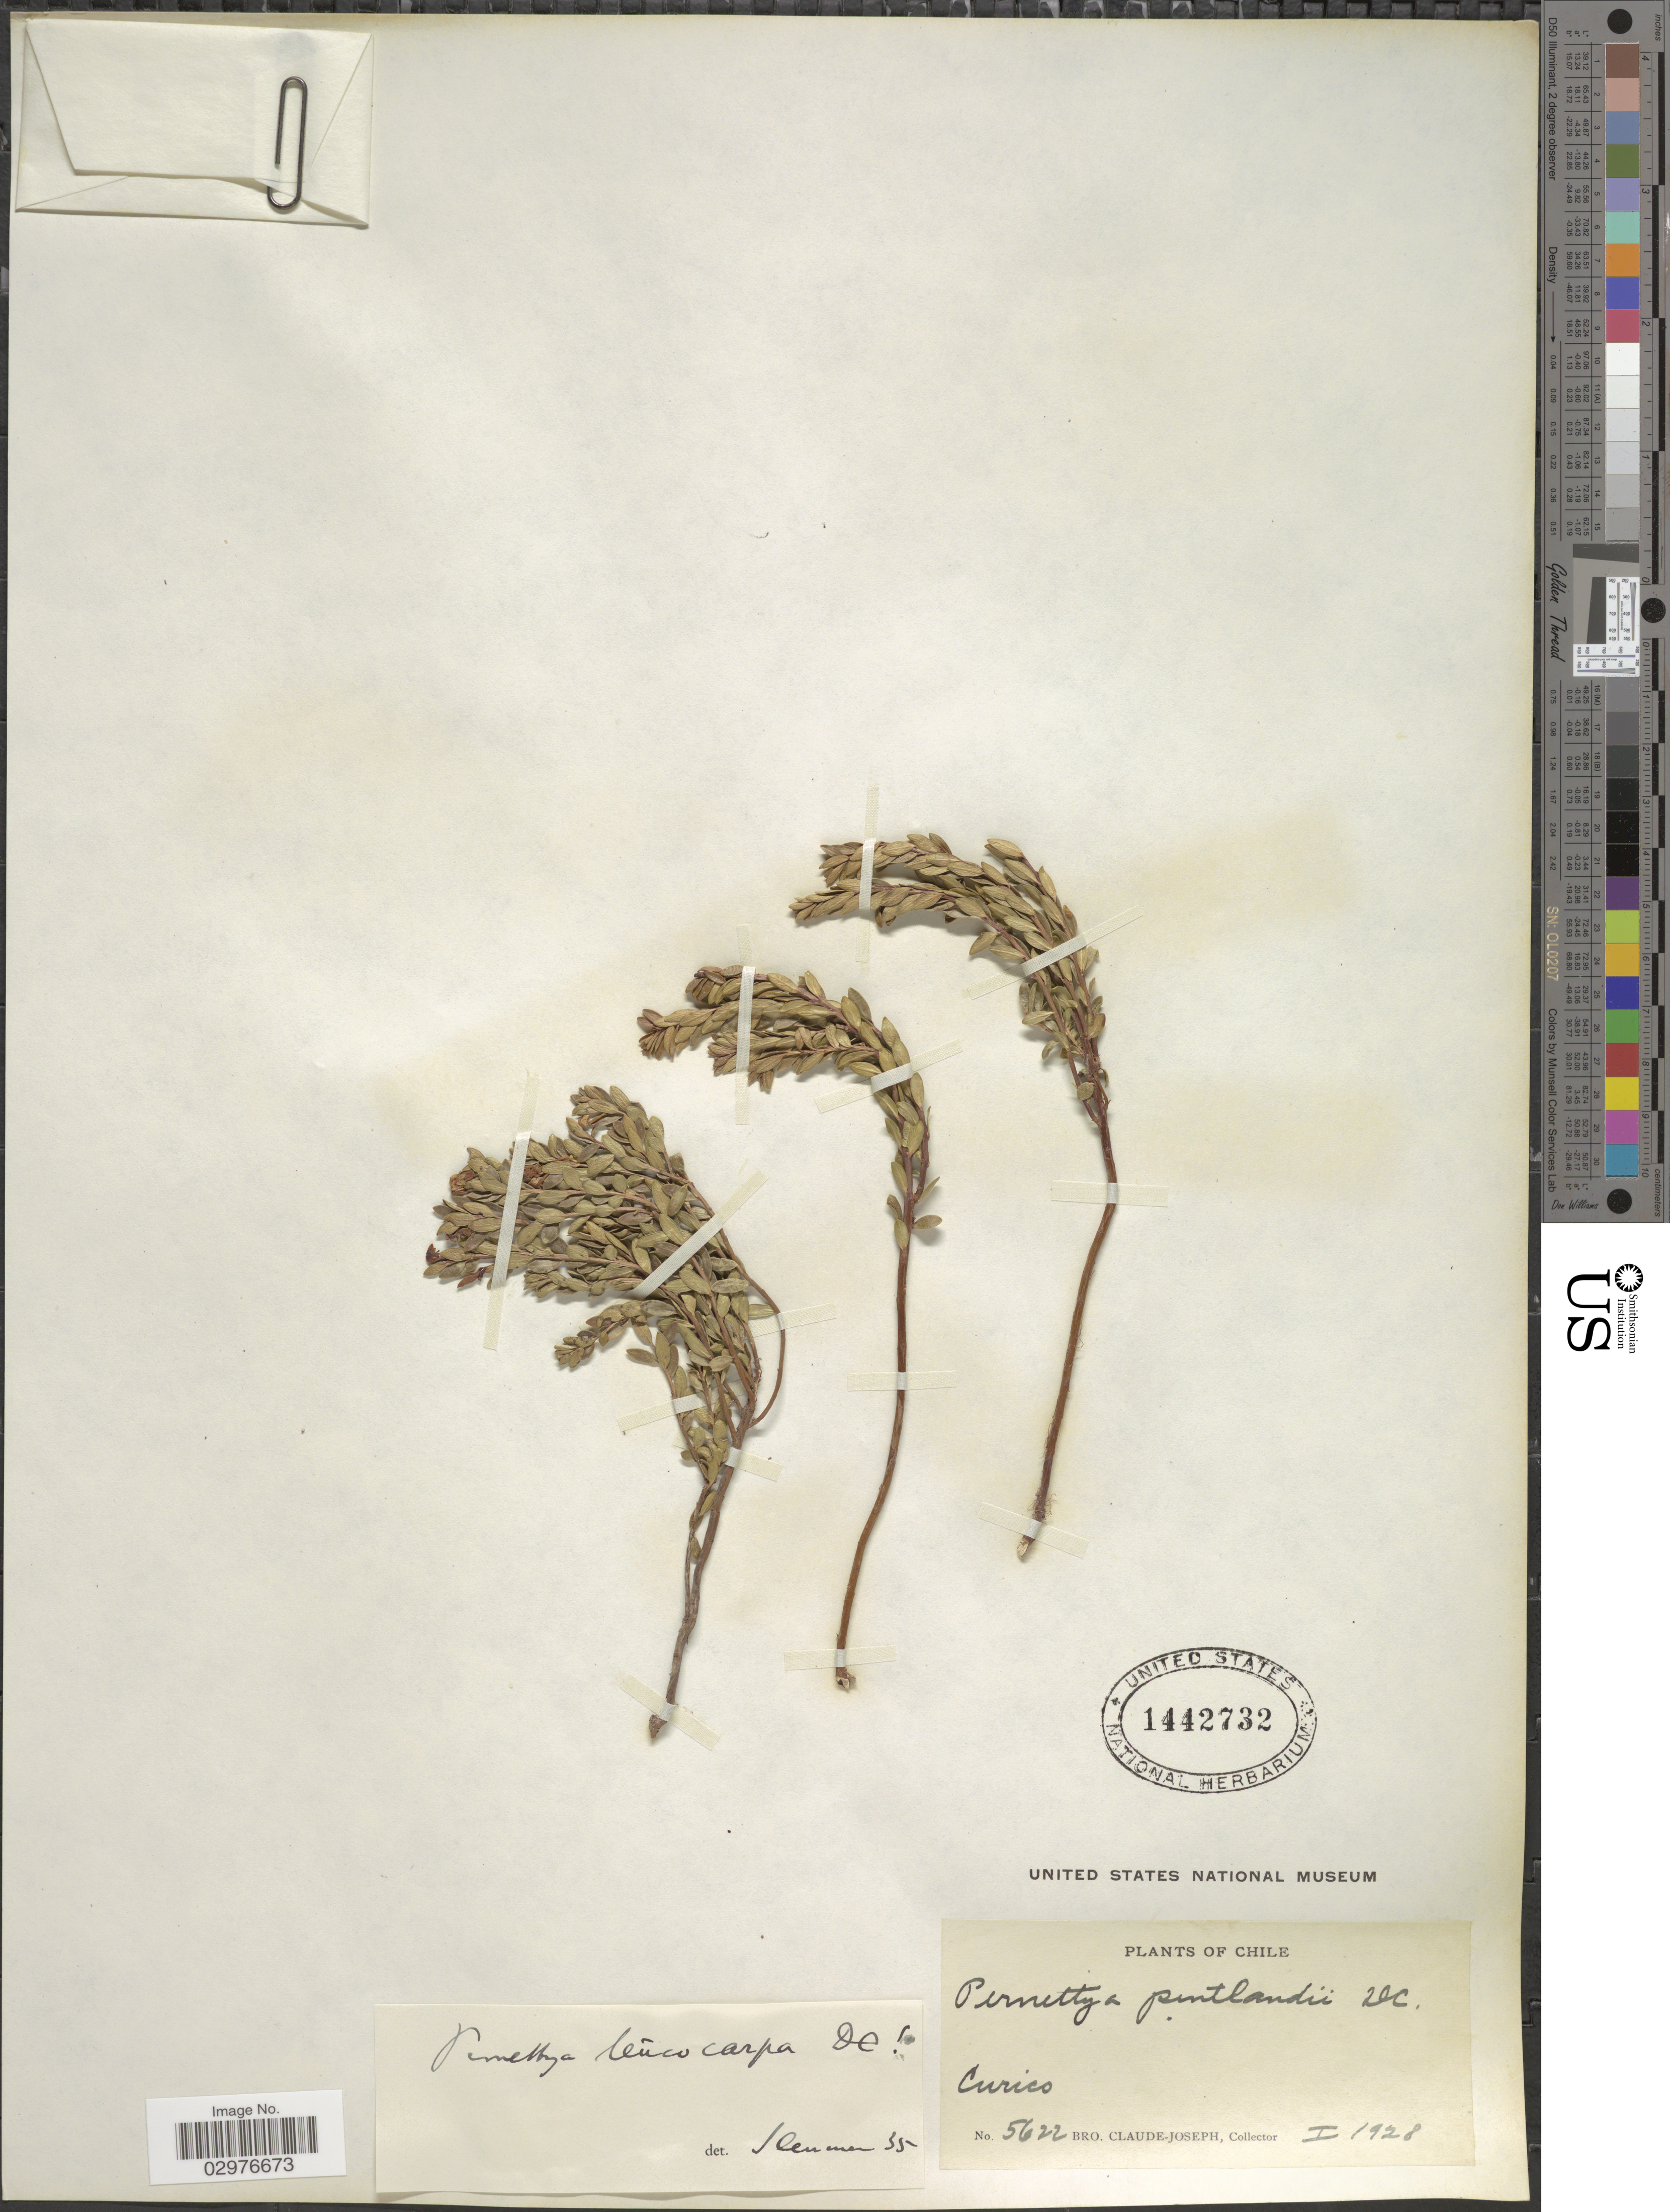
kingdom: Plantae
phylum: Tracheophyta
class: Magnoliopsida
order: Ericales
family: Ericaceae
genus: Gaultheria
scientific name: Gaultheria pumila var. leucocarpa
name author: (DC.) D.J. Middleton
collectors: Bro. Claude-Joseph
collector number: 5622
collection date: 1928-01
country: Chile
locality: Curico.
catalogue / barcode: US 1442732